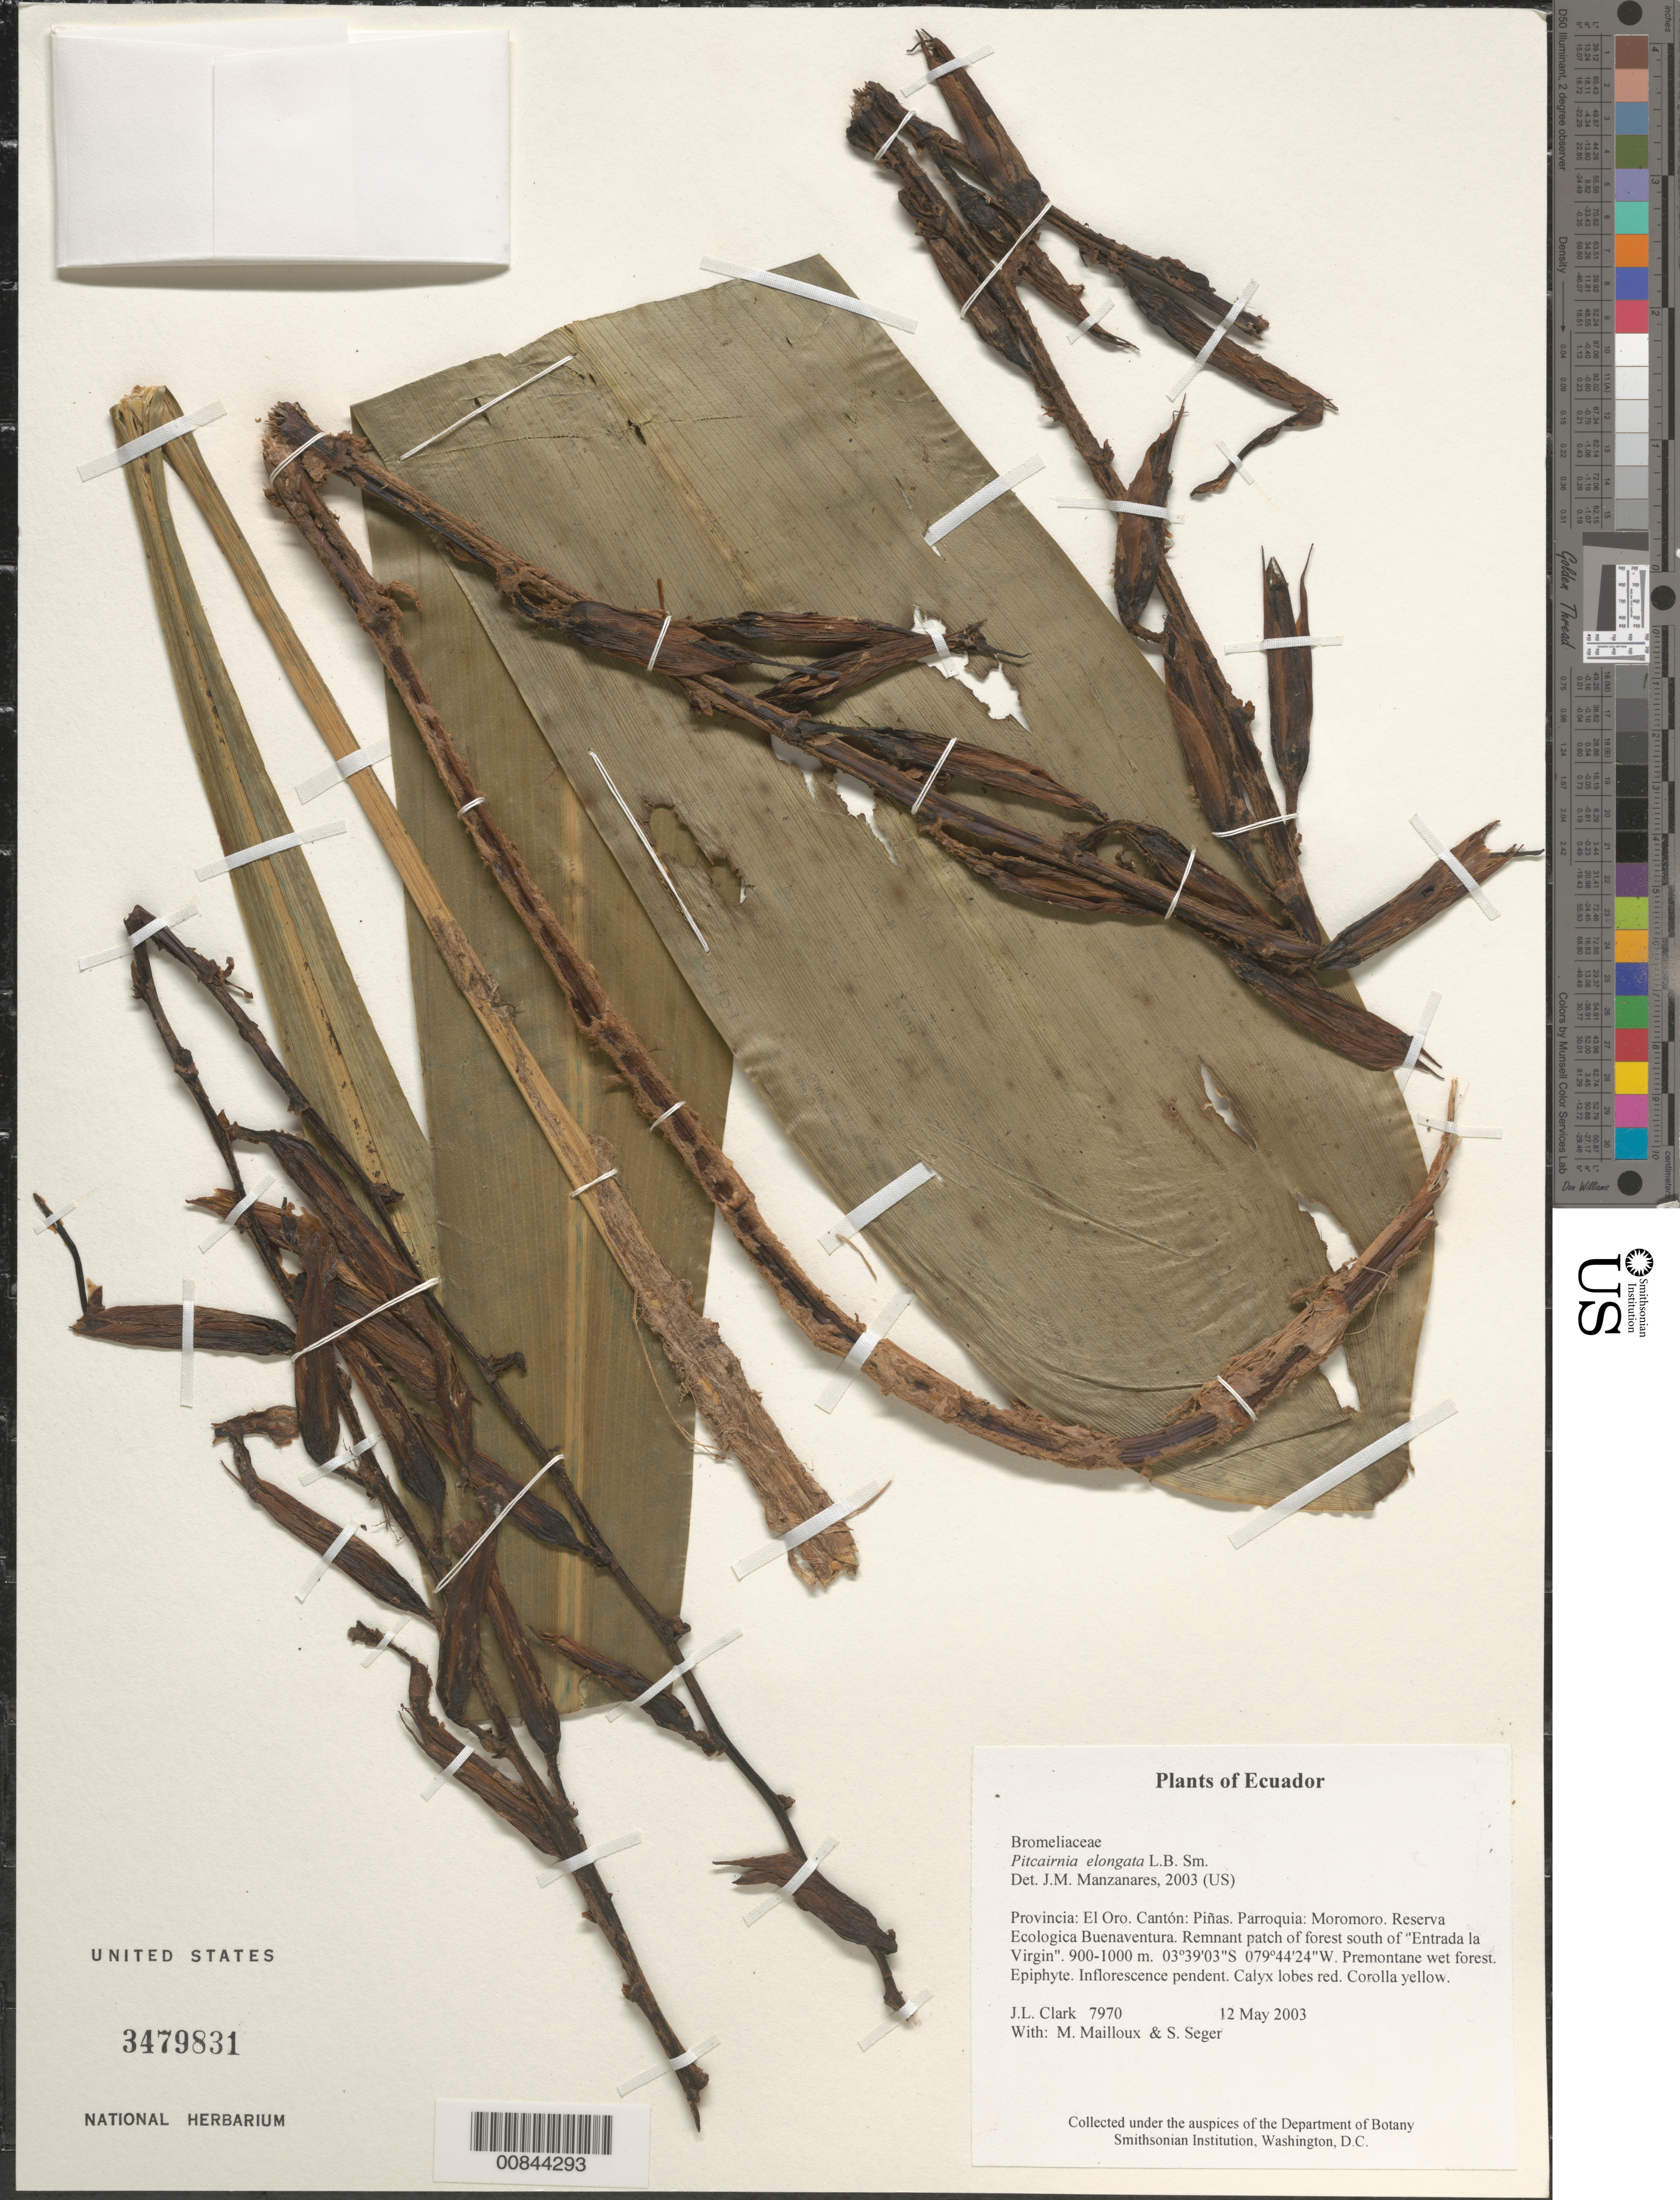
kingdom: Plantae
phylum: Tracheophyta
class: Liliopsida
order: Poales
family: Bromeliaceae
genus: Pitcairnia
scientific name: Pitcairnia elongata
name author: L.B. Sm.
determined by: Manzanares, J. M.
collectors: J. L. Clark, M. Mailloux & S. Seger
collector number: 07970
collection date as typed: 12 May 2003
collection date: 2003-05-12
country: Ecuador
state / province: El Oro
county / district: Piñas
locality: Parroquia: Moromoro. Reserva Ecologica Buenaventura. Remnant patch of forest south of "Entrada la Virgin"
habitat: Premontane wet forest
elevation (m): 900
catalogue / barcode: US 3479831